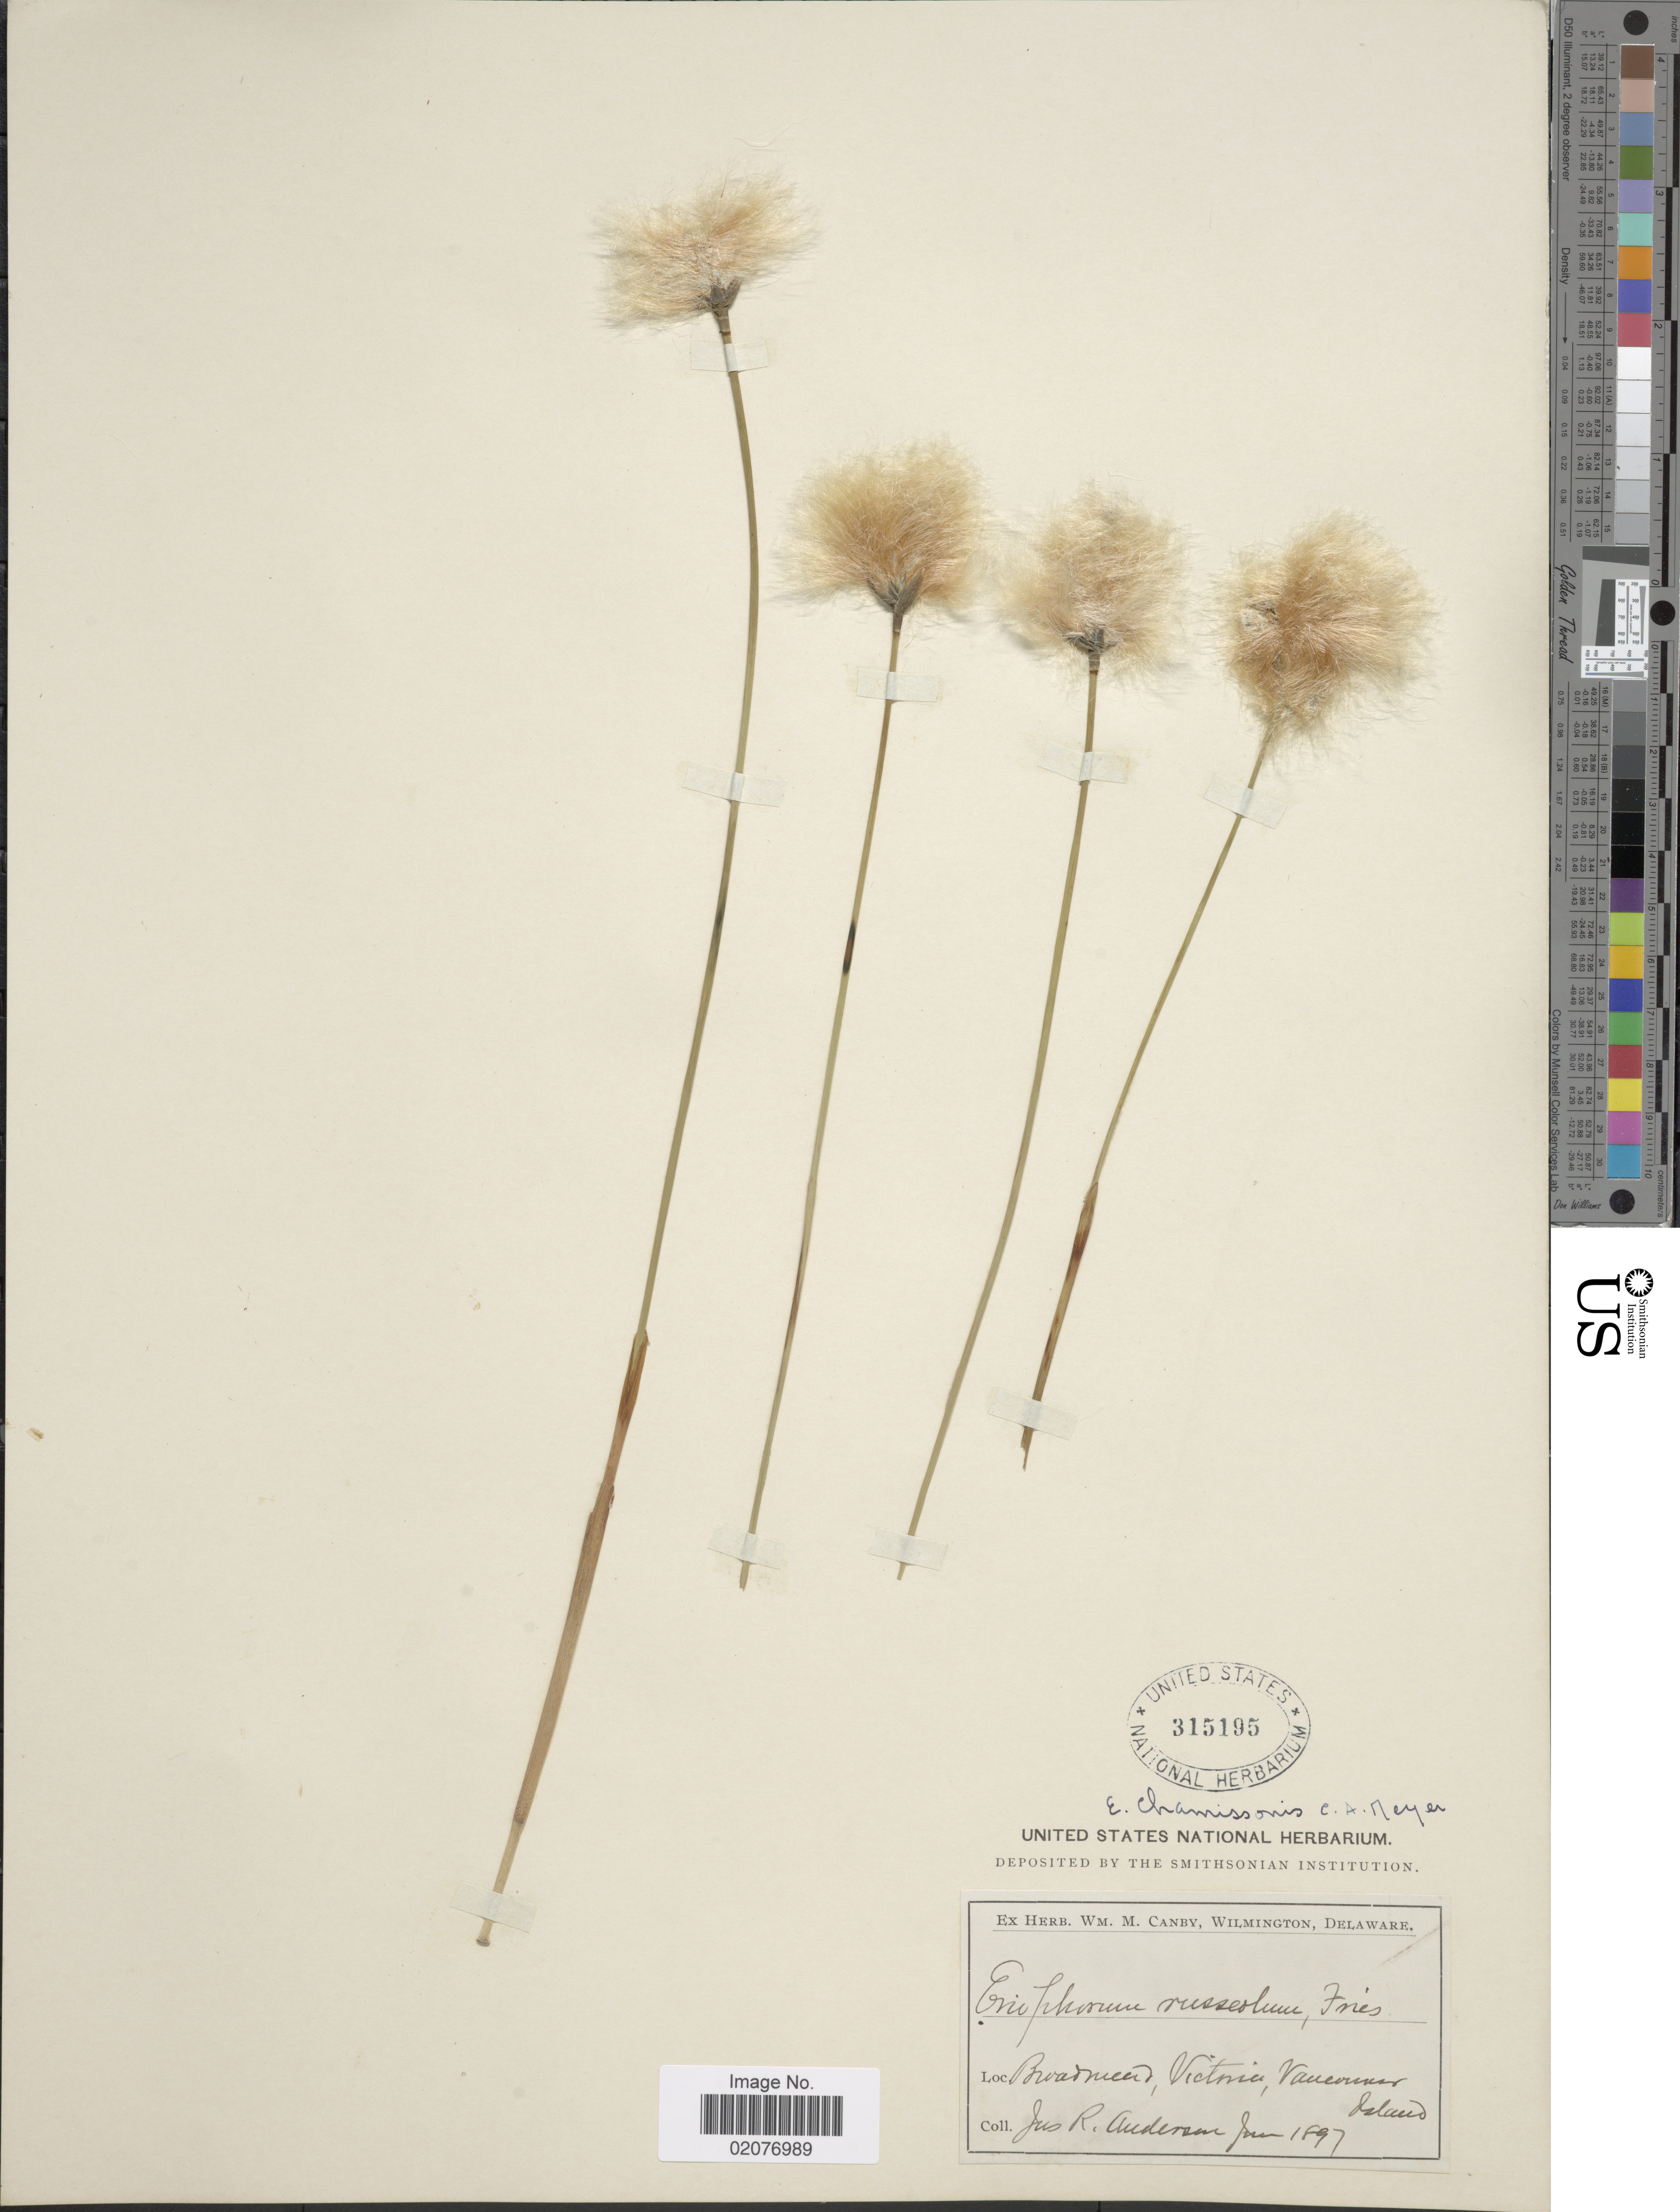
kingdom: Plantae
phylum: Tracheophyta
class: Liliopsida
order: Poales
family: Cyperaceae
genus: Eriophorum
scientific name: Eriophorum chamissonis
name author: C.A. Mey.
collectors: J. R. Anderson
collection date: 1897-06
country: Canada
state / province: British Columbia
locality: Road near, Victoria, Vancouver Island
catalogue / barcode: US 315195